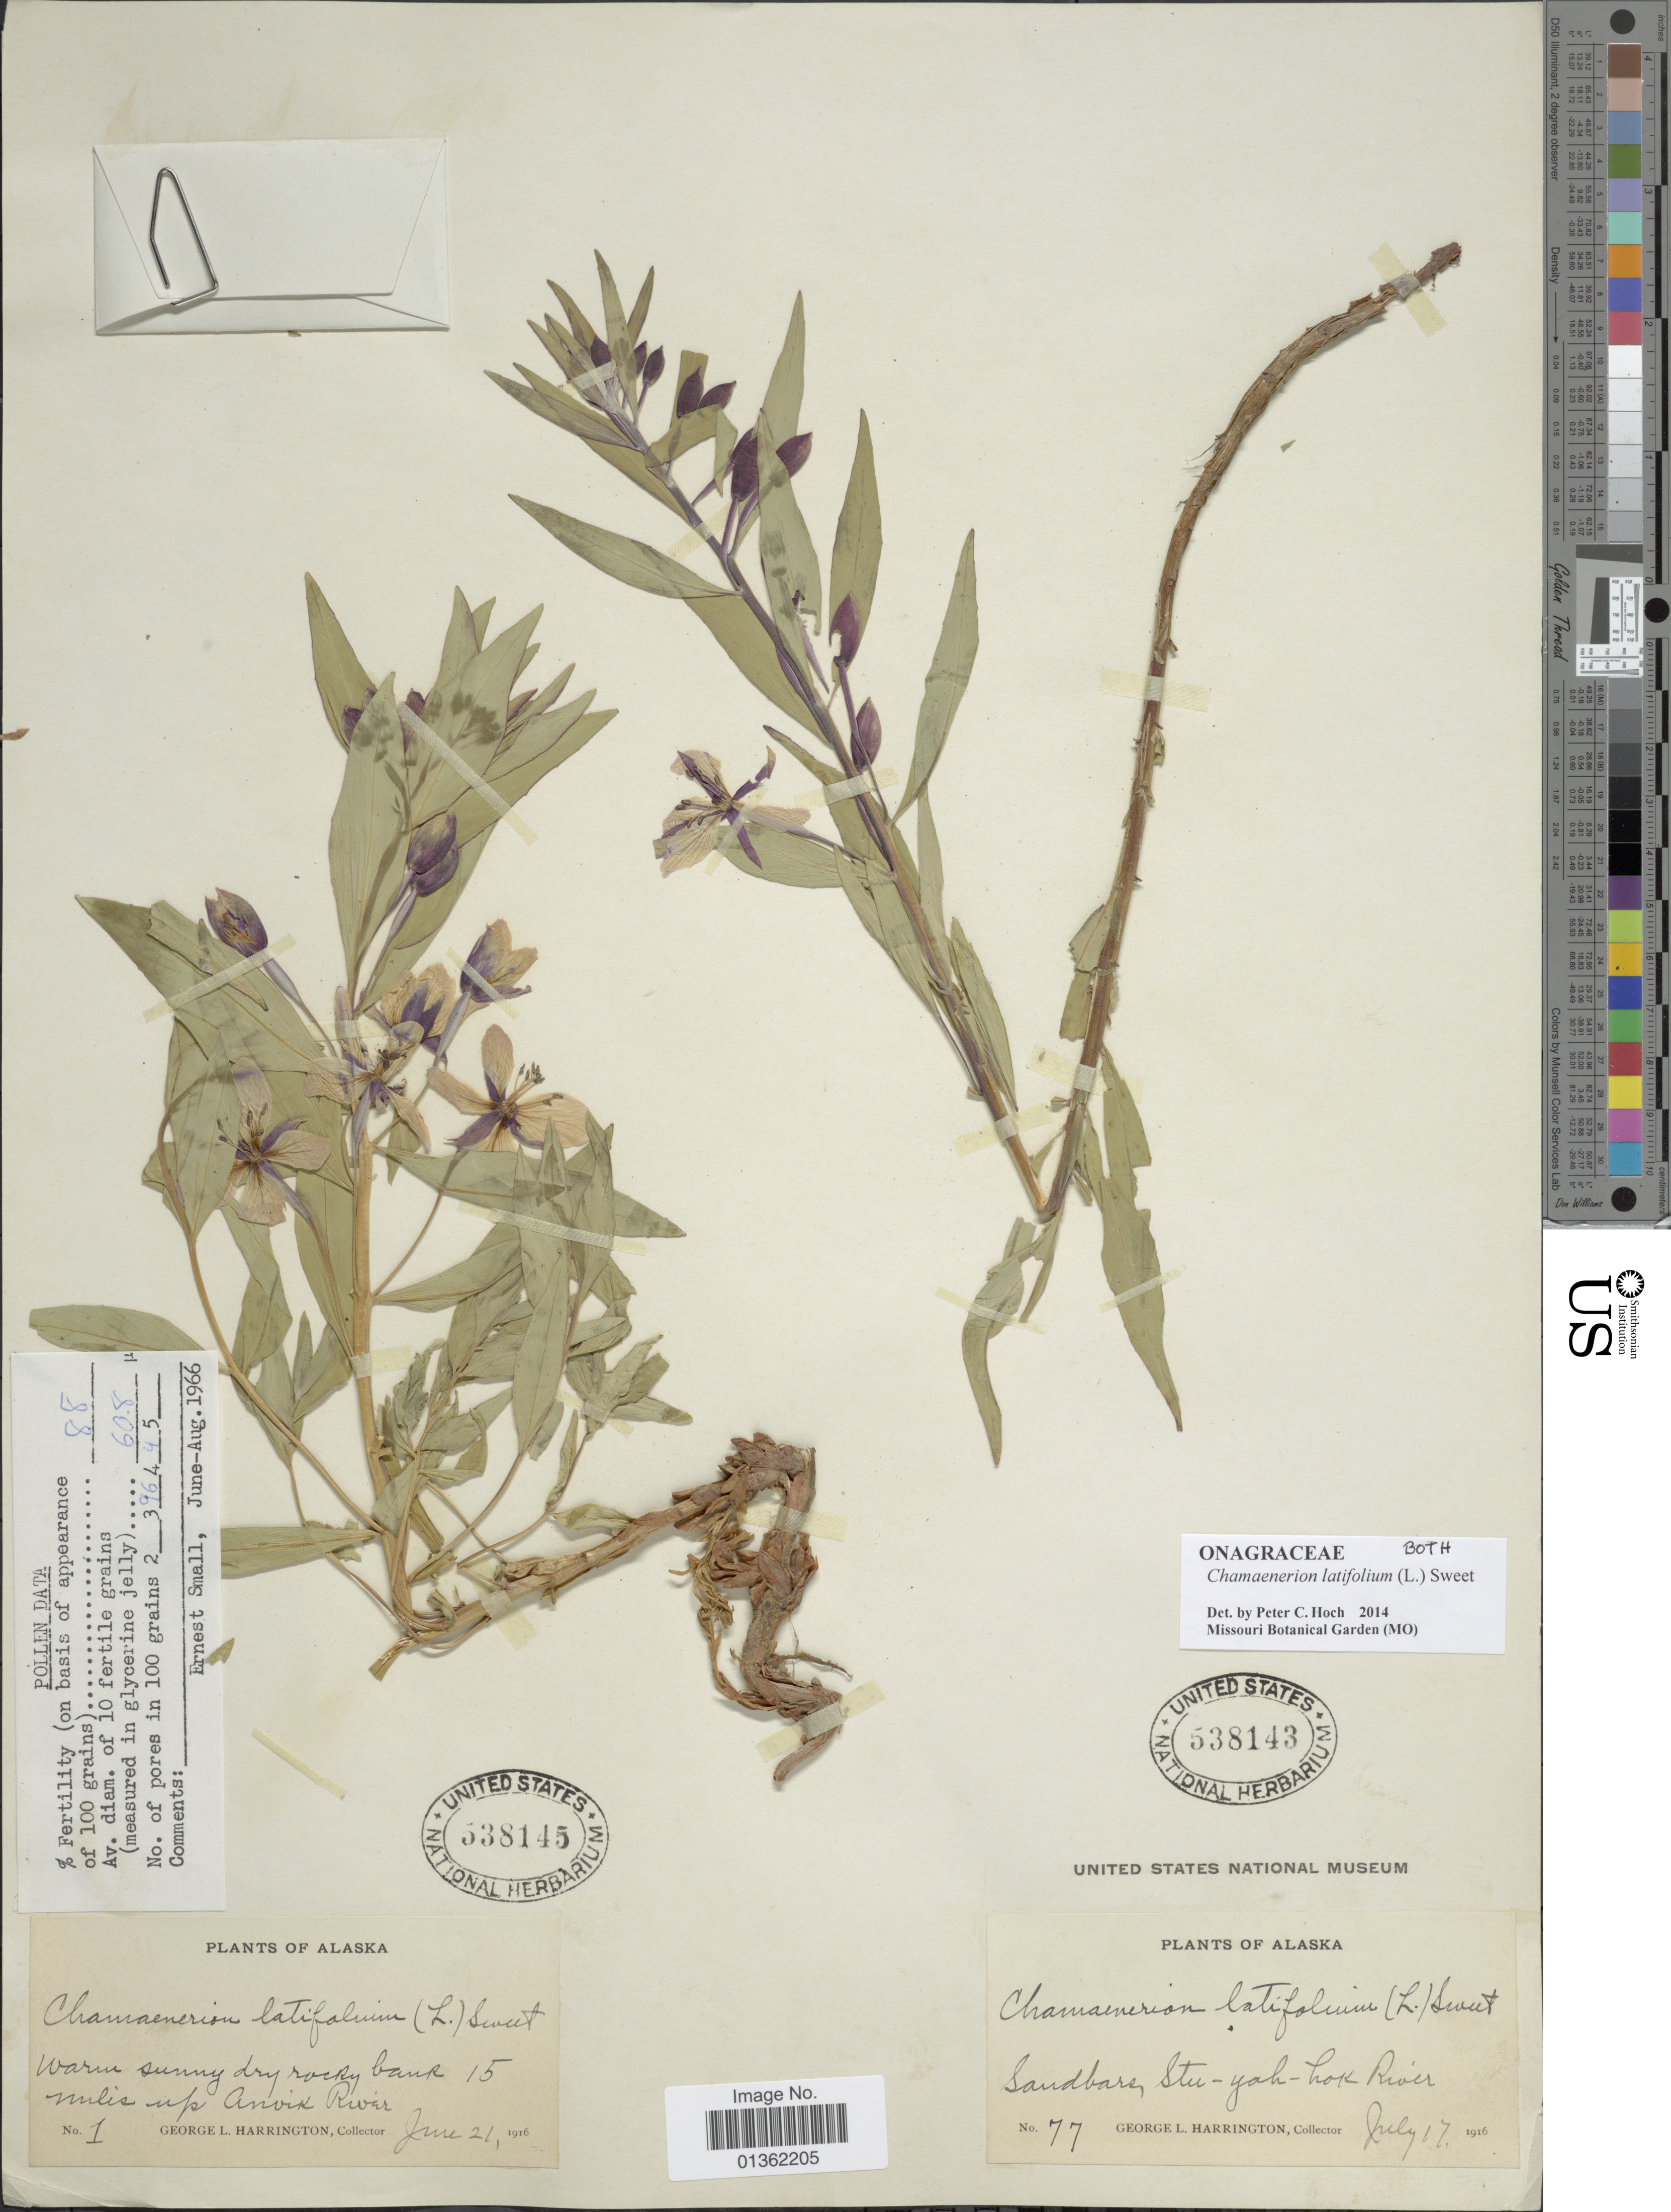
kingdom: Plantae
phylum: Tracheophyta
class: Magnoliopsida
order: Myrtales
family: Onagraceae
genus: Chamaenerion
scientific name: Chamaenerion latifolium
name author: (L.) Th. Fr. & Lange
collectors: G. Harrington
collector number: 1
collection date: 1916-06-21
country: United States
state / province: Alaska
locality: Warm sunny dry rocky bank 15 miles up Anvik River.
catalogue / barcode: US 538145-2